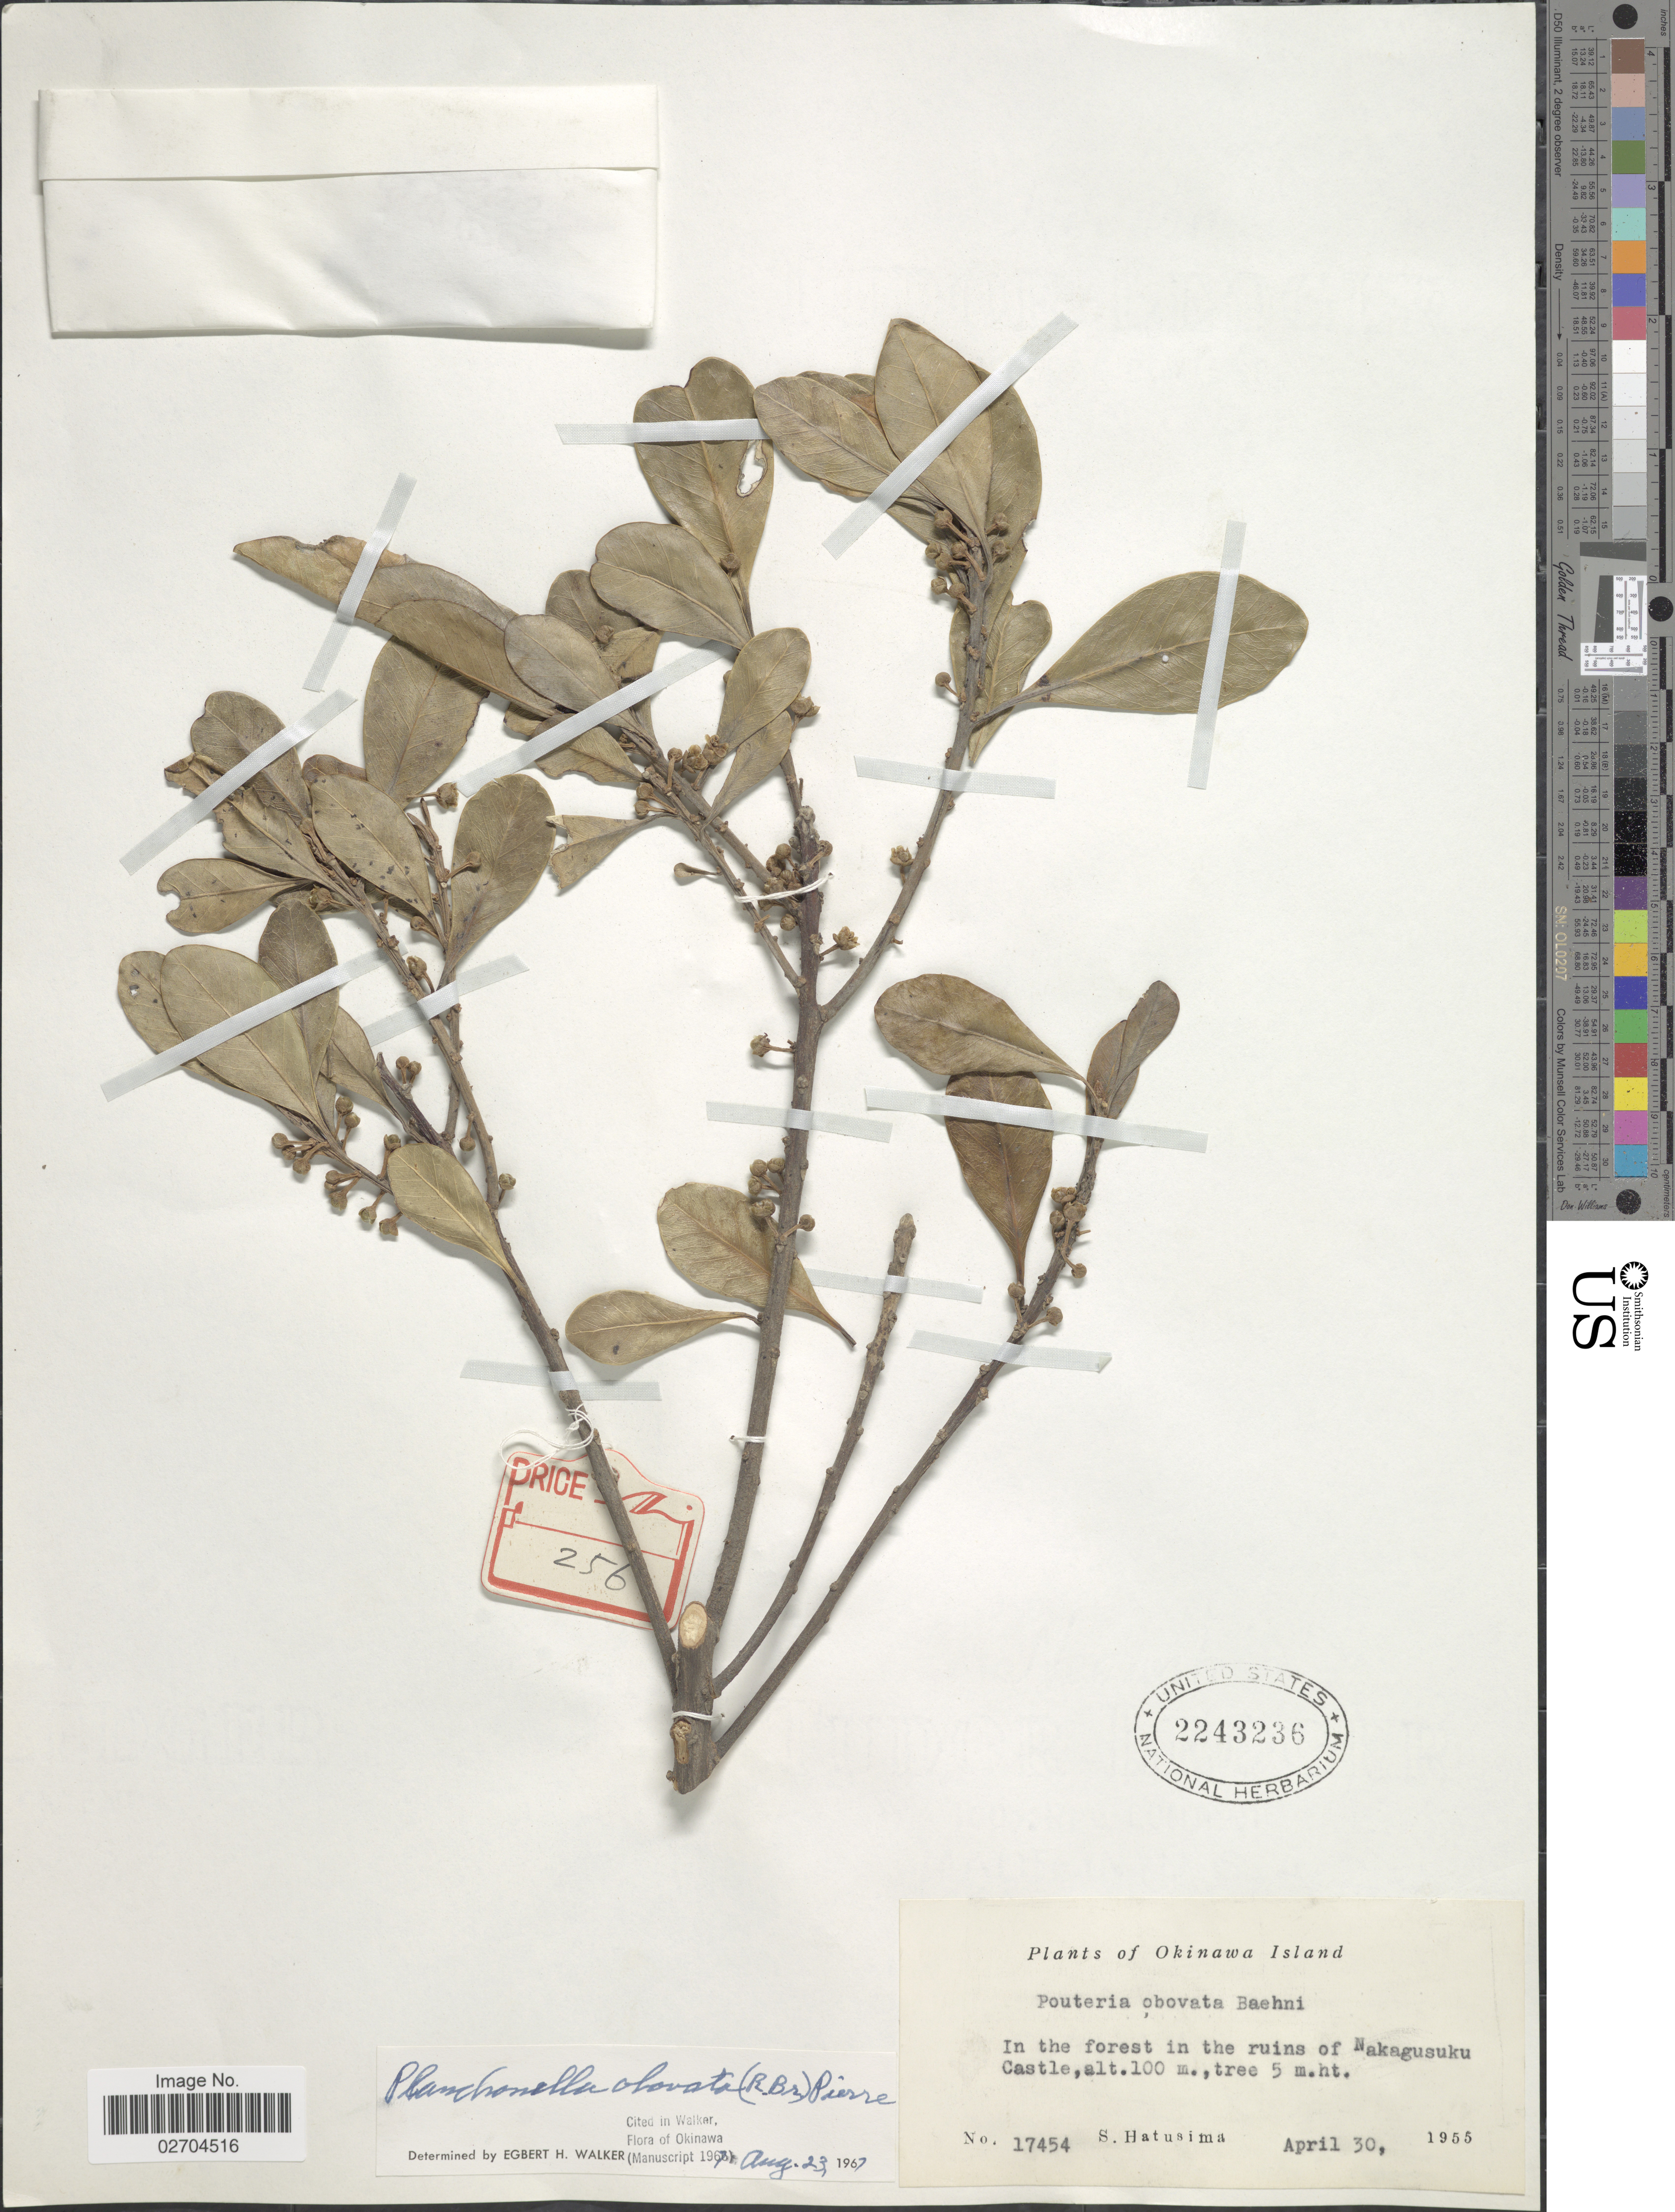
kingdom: Plantae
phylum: Tracheophyta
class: Magnoliopsida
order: Ericales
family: Sapotaceae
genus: Planchonella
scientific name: Planchonella obovata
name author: (R. Br.) Pierre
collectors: S. Hatusima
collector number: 17454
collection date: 1955-04-30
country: Japan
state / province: Okinawa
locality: Okinawa Island. In the forest in the ruins of Nakagusuku Castle.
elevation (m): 100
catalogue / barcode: US 2243236